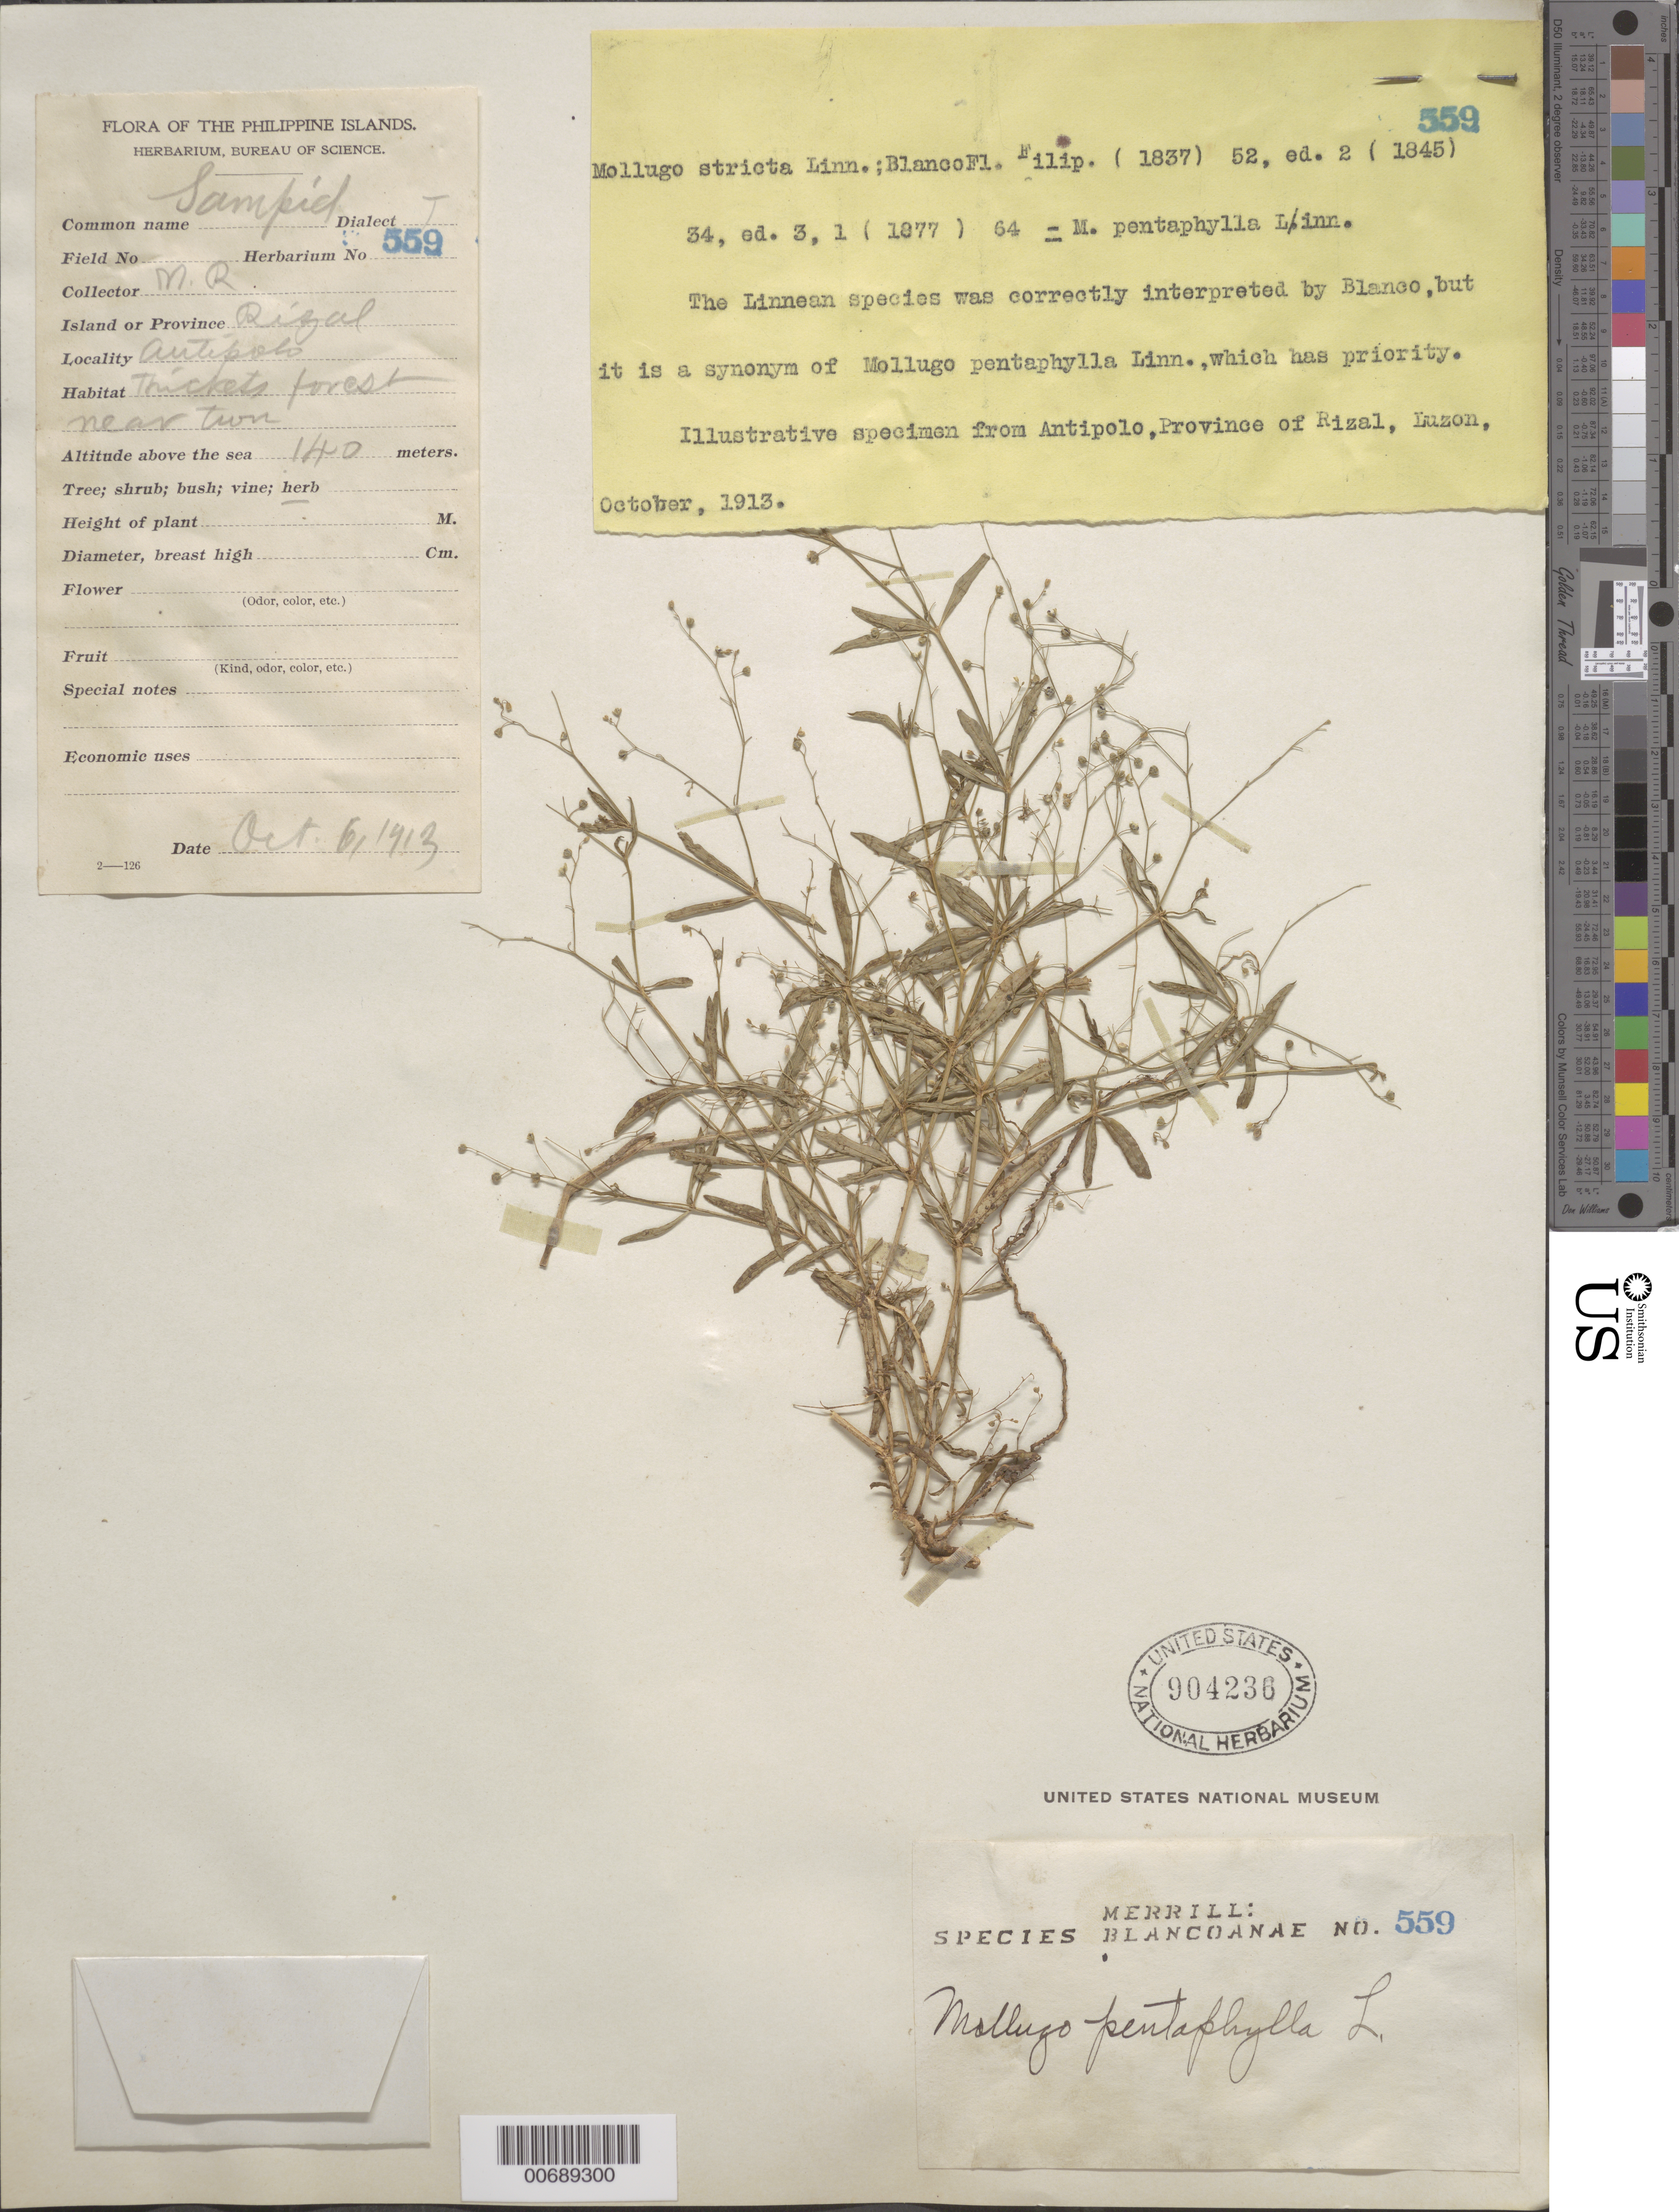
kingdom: Plantae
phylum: Tracheophyta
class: Magnoliopsida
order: Caryophyllales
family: Molluginaceae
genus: Trigastrotheca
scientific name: Trigastrotheca pentaphylla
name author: (L.) Thulin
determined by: Strong, Mark T., (BOT), Smithsonian Institution - National Museum of Natural History (UNITED STATES)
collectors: M. Ramos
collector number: Sp. Blancoan. 0559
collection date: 1913-10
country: Philippines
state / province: Calabarzon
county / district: Rizal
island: Luzon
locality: Antipolo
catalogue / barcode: US 904236